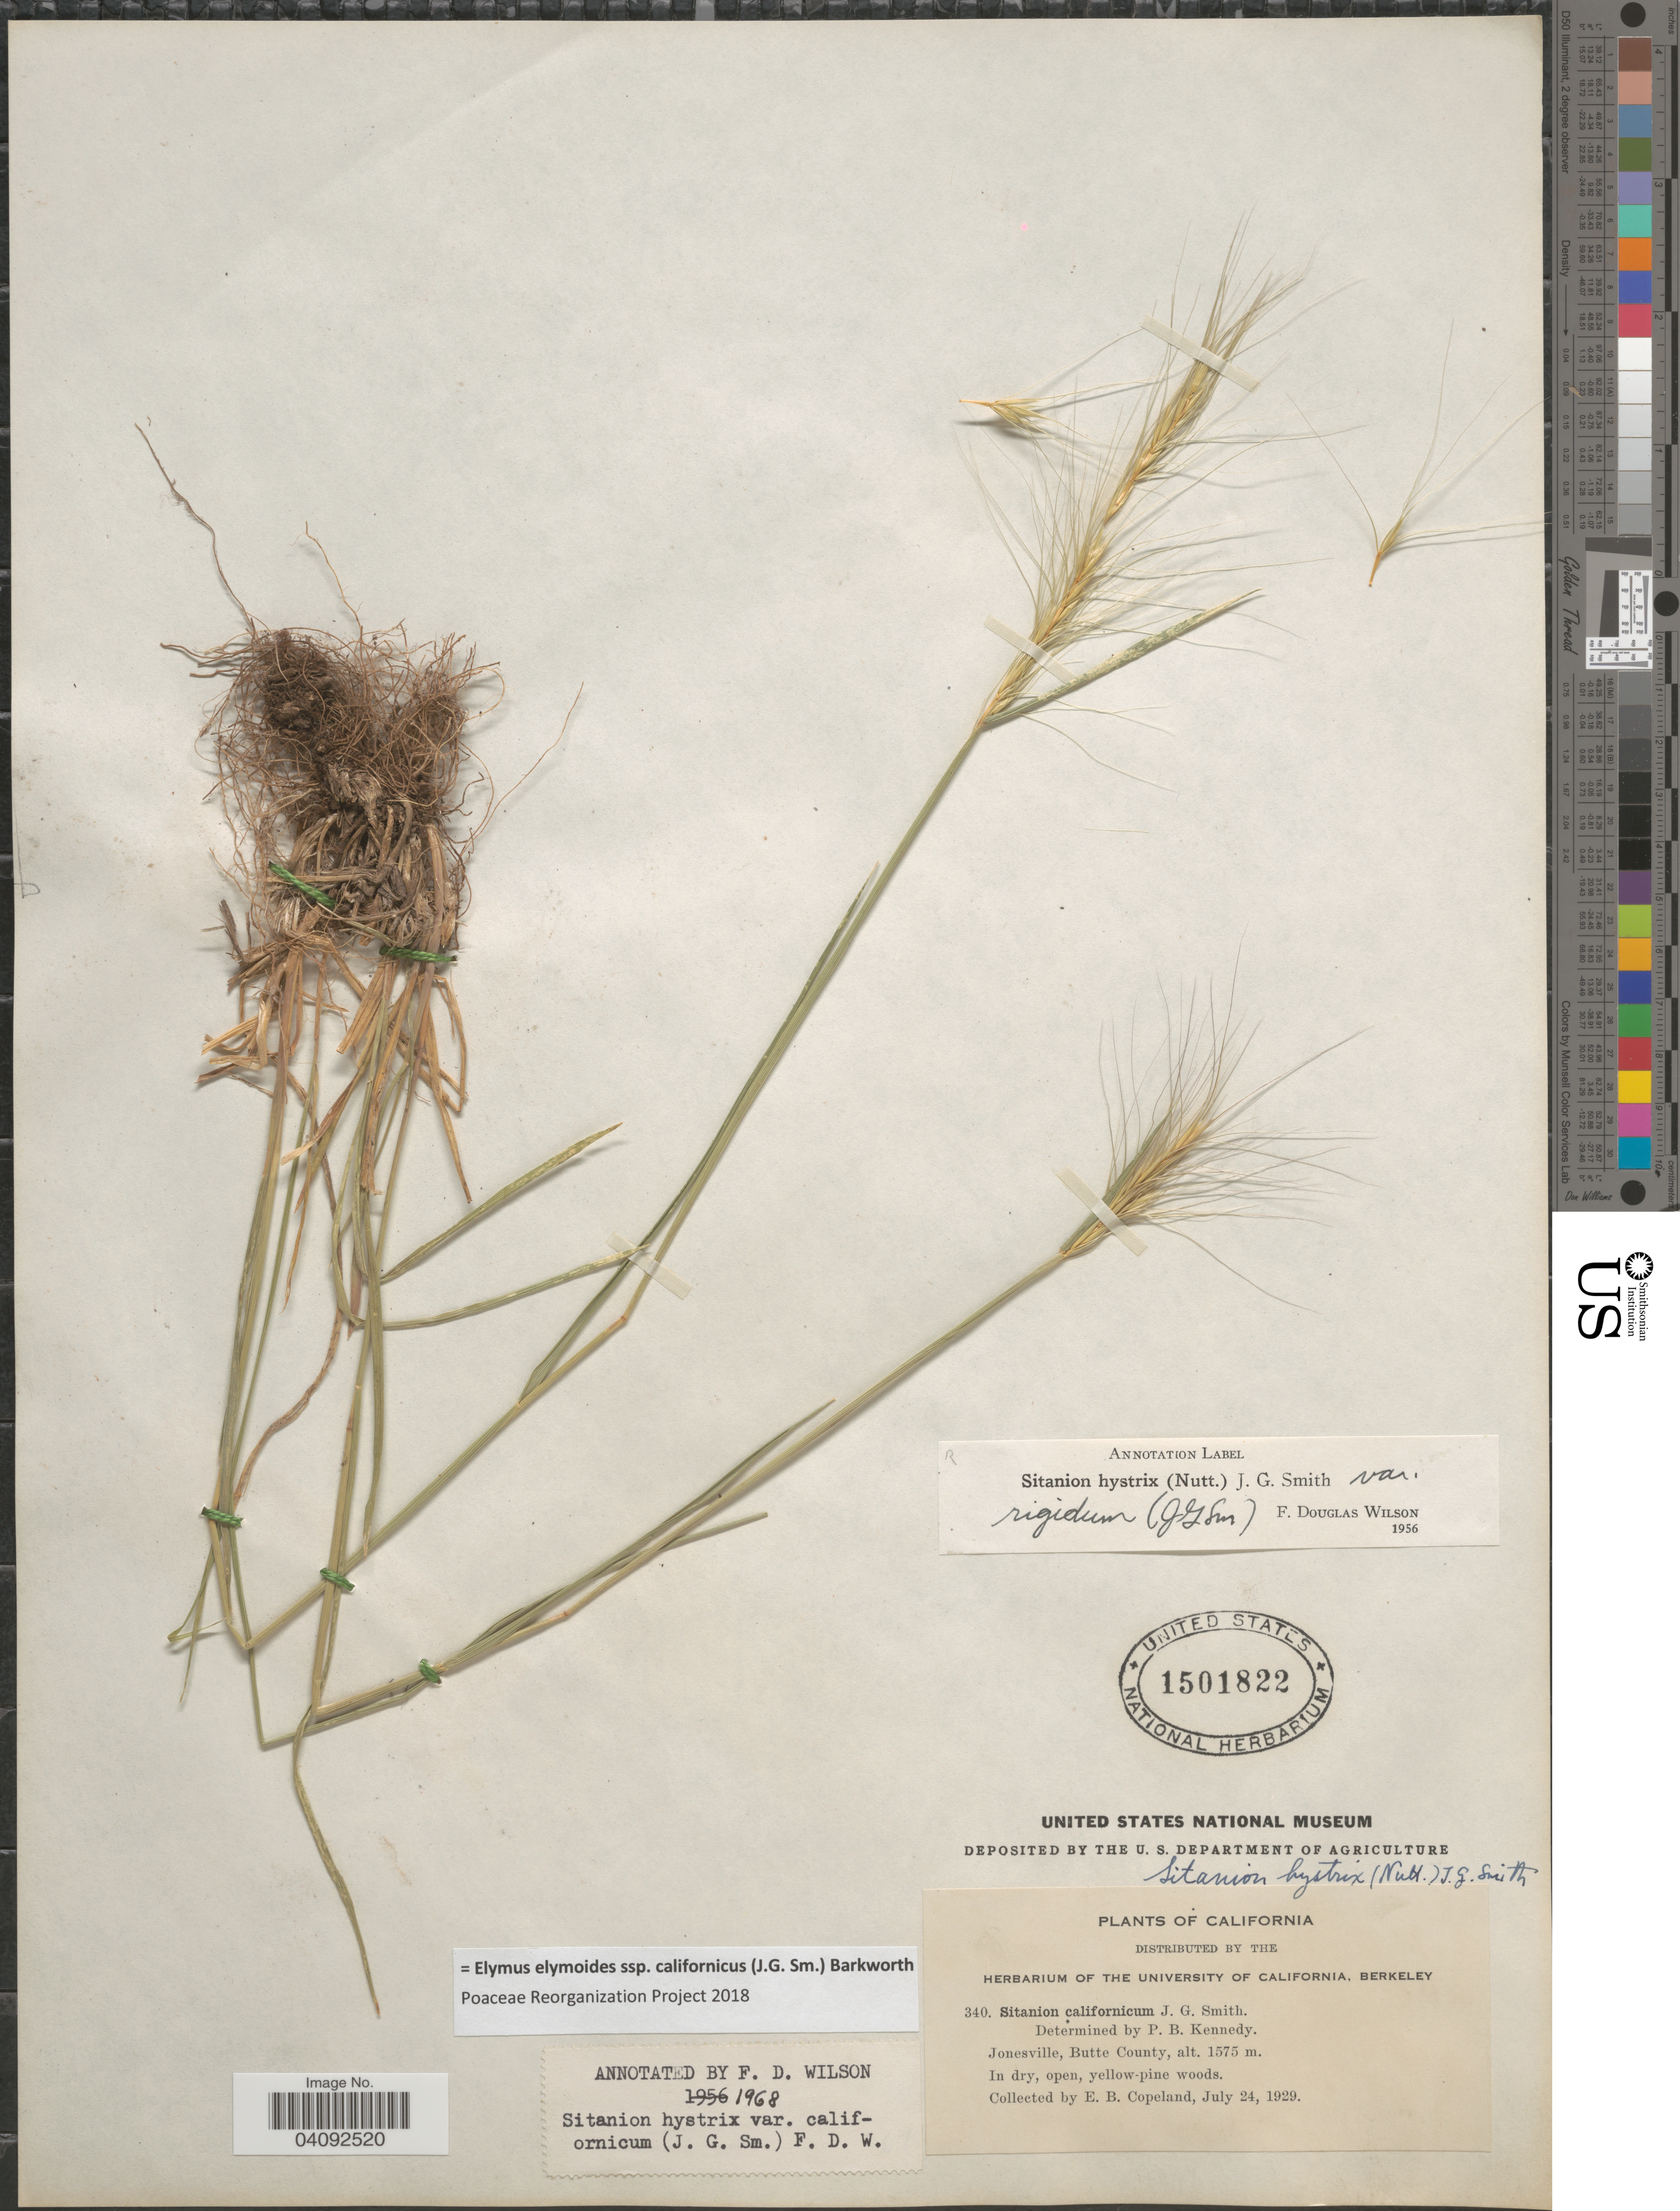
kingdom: Plantae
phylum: Tracheophyta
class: Liliopsida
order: Poales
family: Poaceae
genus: Elymus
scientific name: Elymus elymoides subsp. hordeoides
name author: (Suksd.) Barkworth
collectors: E. B. Copeland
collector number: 340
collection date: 1929-07-24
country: United States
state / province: California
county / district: Butte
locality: Jonesville, Butte County.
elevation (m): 1575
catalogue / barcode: US 1501822